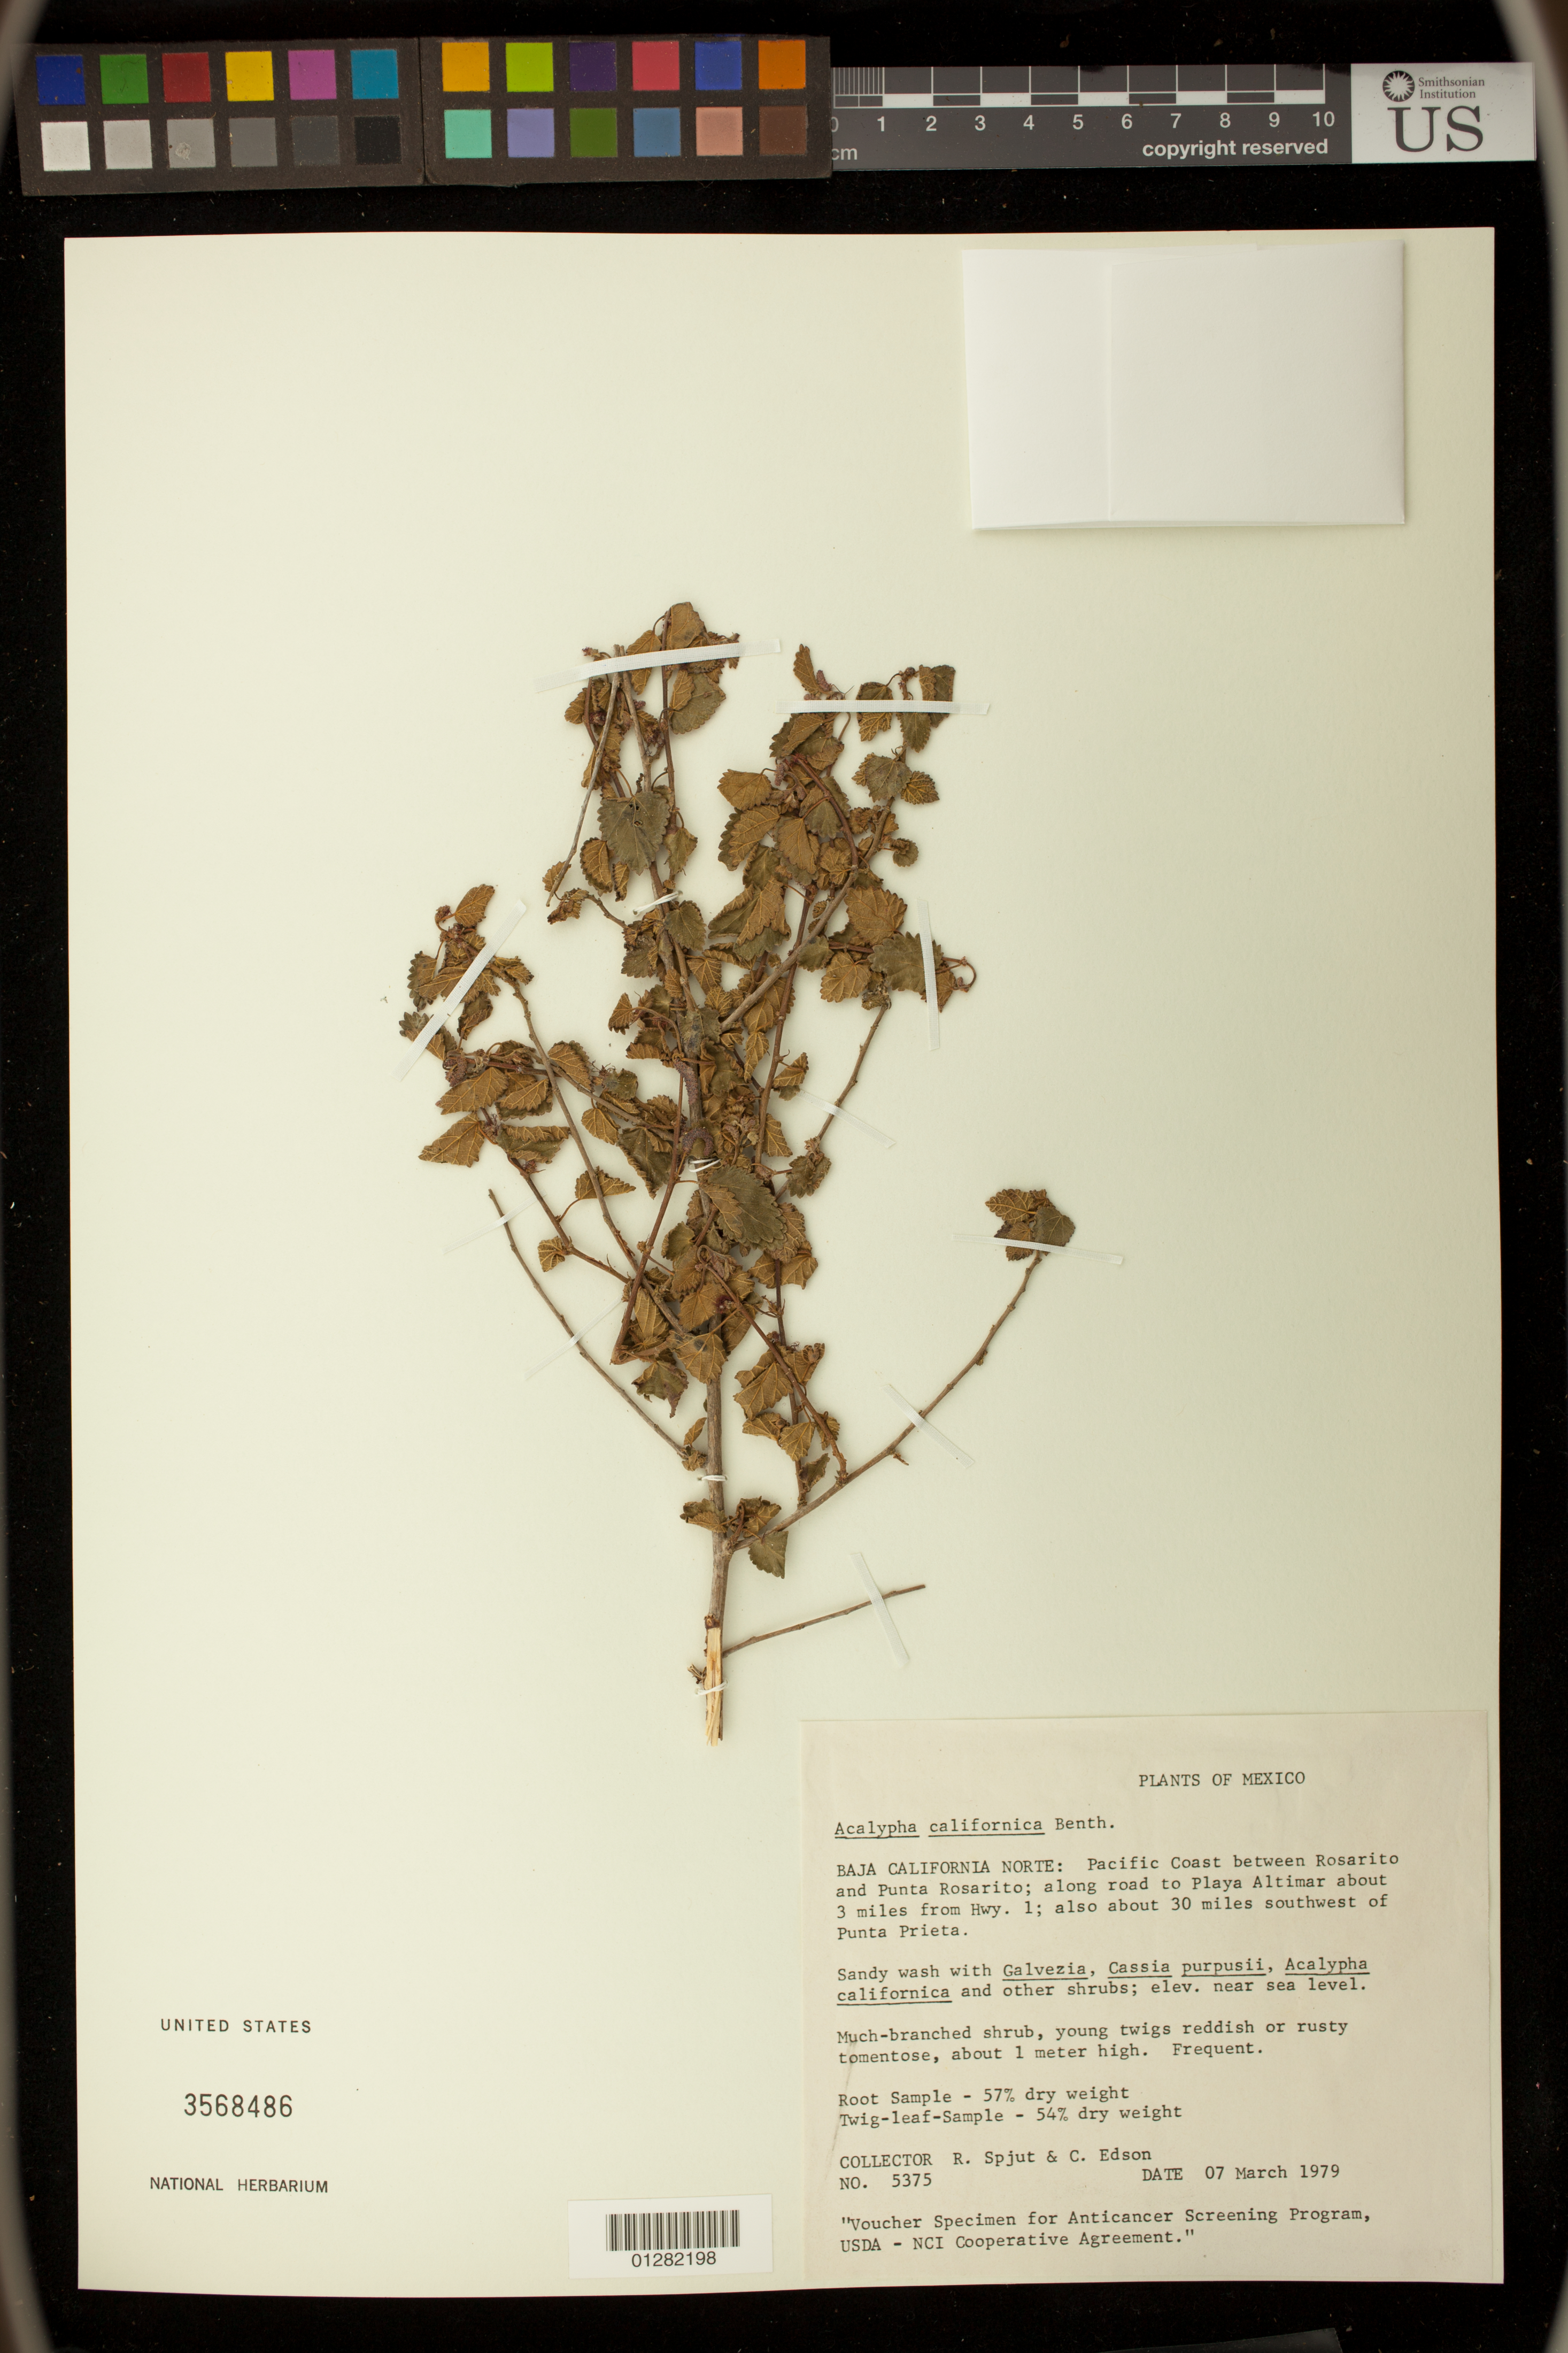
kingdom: Plantae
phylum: Tracheophyta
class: Magnoliopsida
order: Malpighiales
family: Euphorbiaceae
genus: Acalypha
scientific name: Acalypha californica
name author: Benth.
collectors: R. Spjut & C. Edson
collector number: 5375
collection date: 1979-03-07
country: Mexico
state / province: Baja California Norte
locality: Pacific Coast between Rosarito and Punta Rosarito; along road to Playa Altimar about 3 miles from Hwy. 1; also about 30 miles southwest of Punta Prieta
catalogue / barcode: US 3568486